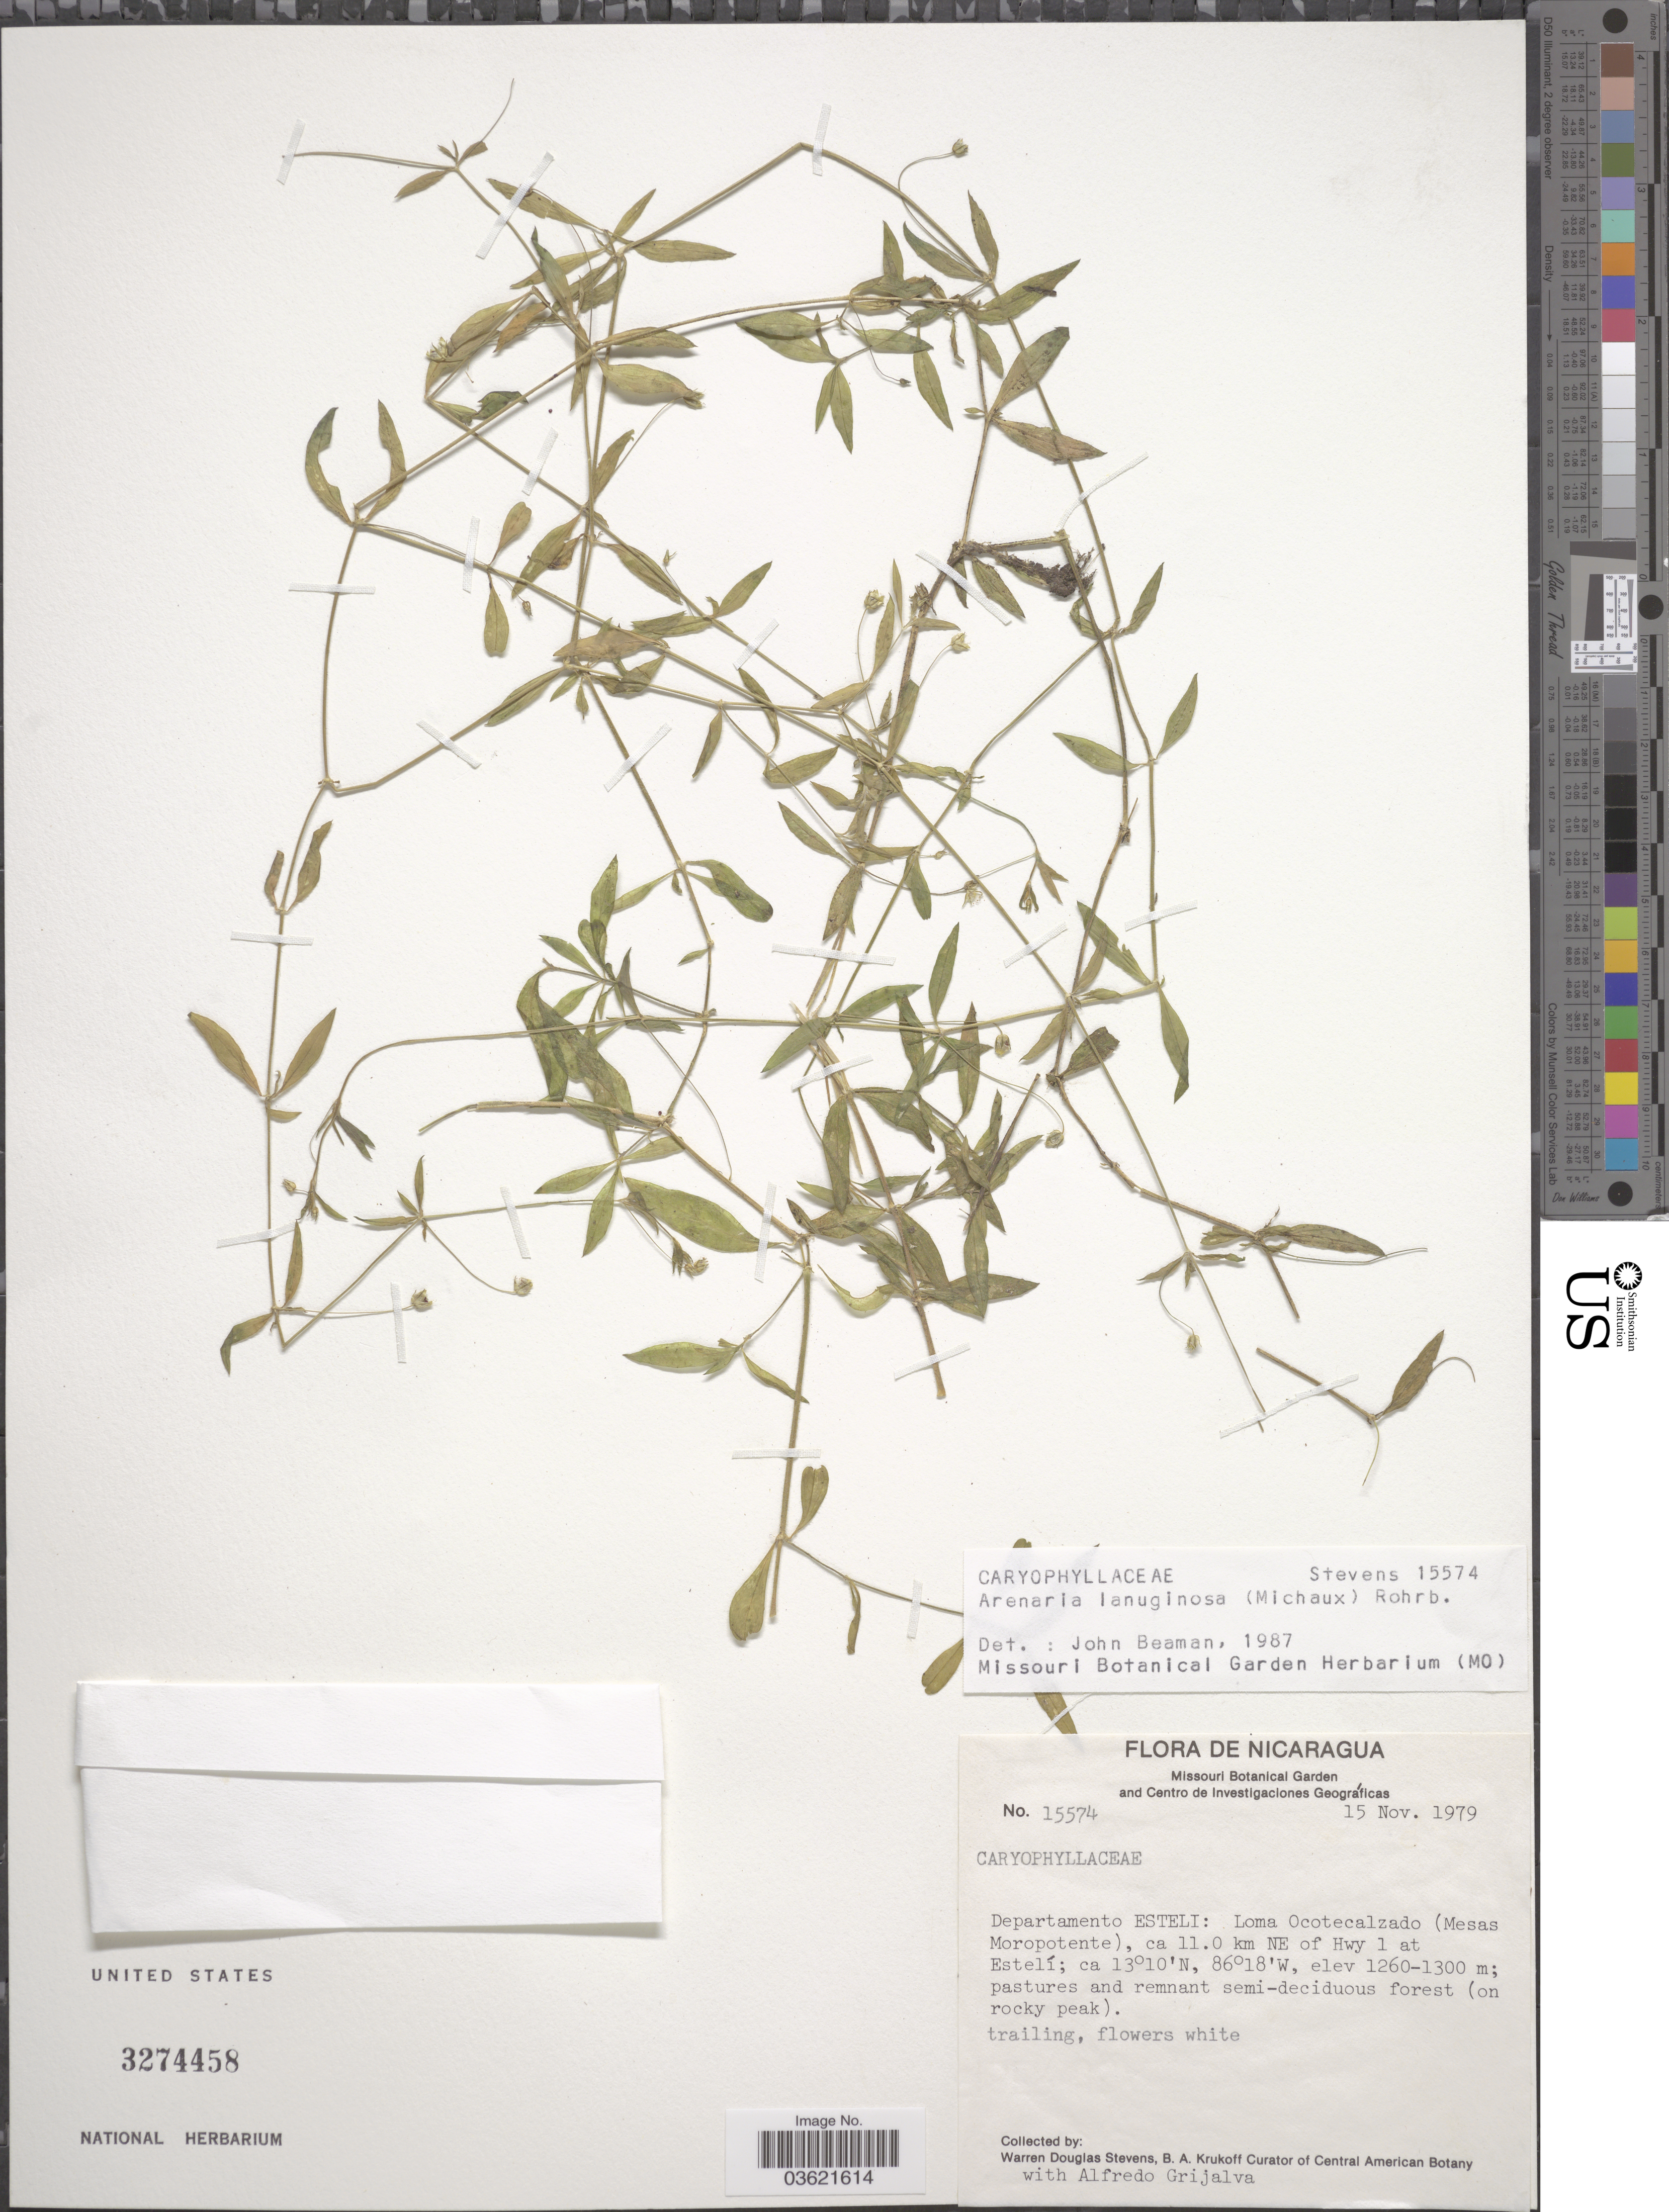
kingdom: Plantae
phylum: Tracheophyta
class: Magnoliopsida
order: Caryophyllales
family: Caryophyllaceae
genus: Arenaria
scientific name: Arenaria lanuginosa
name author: (Michx.) Rohrb.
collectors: W. D. Stevens, B. A. Krukoff & A. Grijalva P.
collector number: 15574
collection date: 1979-11-15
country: Nicaragua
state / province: Esteli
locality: Departamento Esteli: Loma Ocotecalzado (Mesas Moropotente), ca 11.0 km NE of Hwy 1 at Estelí.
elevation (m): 1260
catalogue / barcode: US 3274458